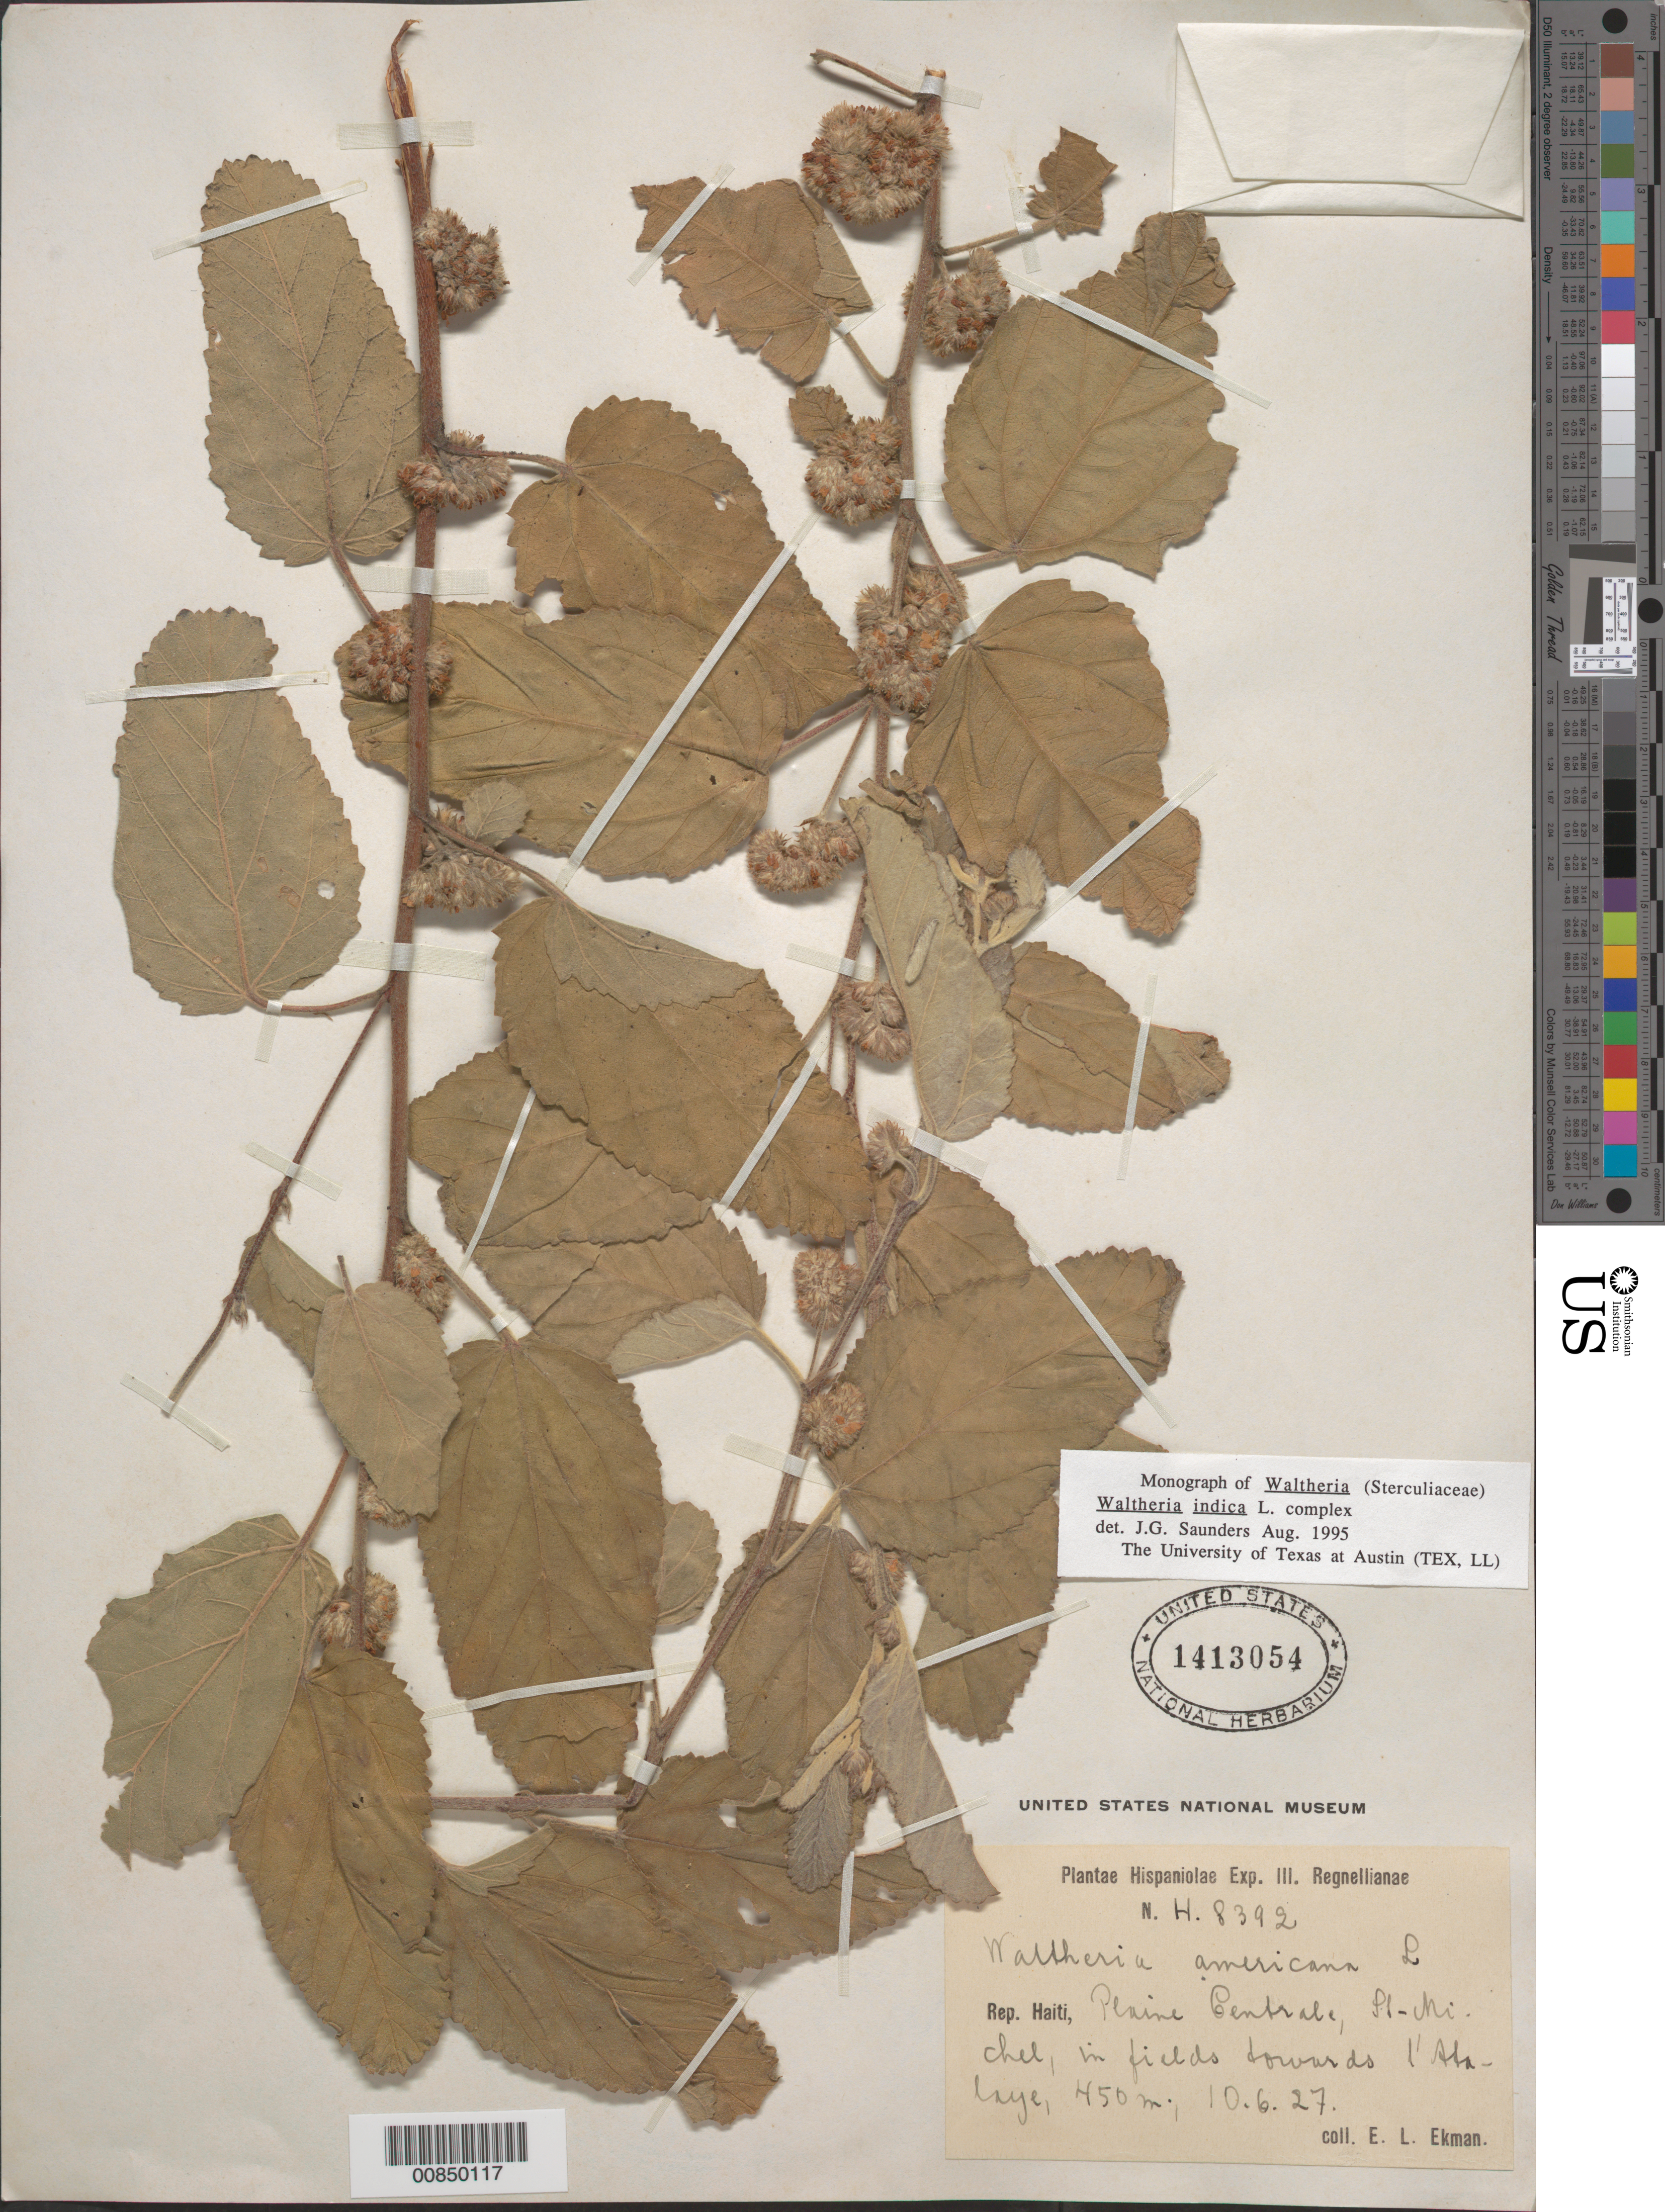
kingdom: Plantae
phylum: Tracheophyta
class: Magnoliopsida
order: Malvales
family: Malvaceae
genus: Waltheria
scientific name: Waltheria indica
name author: L.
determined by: Saunders, J. G.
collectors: E. L. Ekman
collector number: H 8392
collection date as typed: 10 Jun 1927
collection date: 1927-06-10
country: Haiti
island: Hispaniola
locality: Plaine Centrale, St-Michel towards l'Atalaye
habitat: In fields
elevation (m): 450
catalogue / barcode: US 1413054